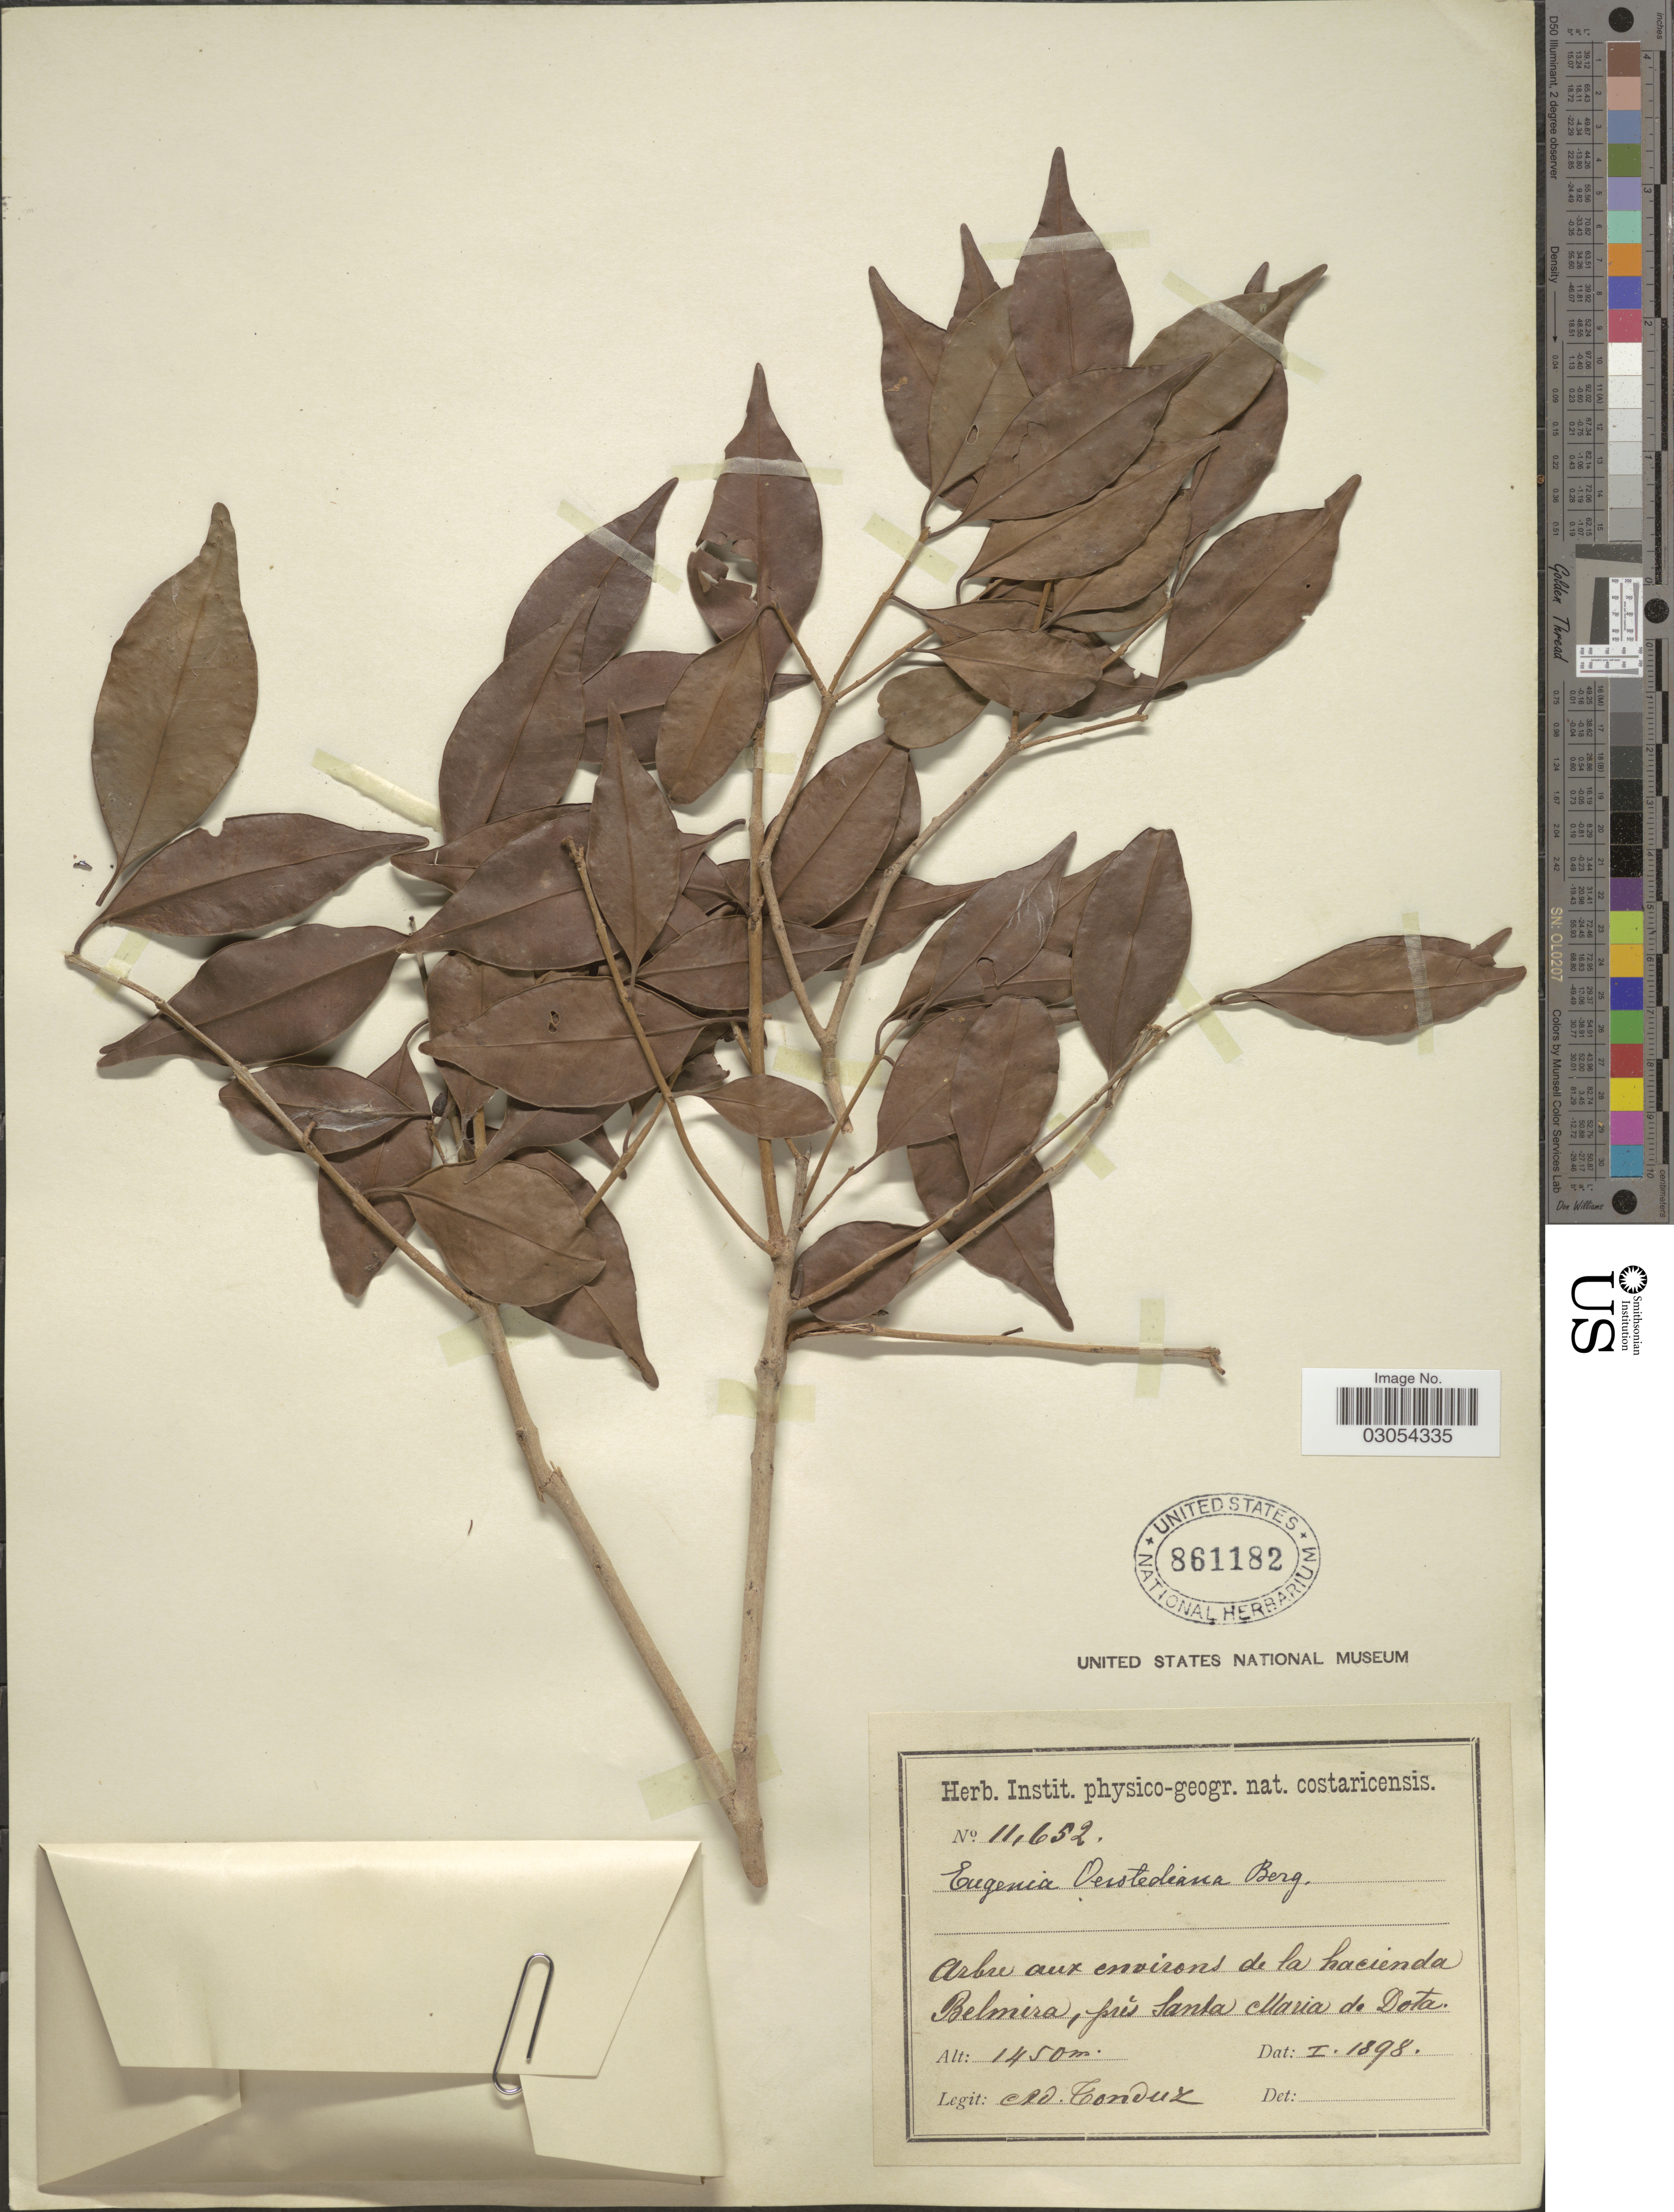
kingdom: Plantae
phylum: Tracheophyta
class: Magnoliopsida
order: Myrtales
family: Myrtaceae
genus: Eugenia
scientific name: Eugenia sp.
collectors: A. Tonduz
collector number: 11652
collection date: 1898-01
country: Costa Rica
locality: Arbre aux environs de la hacienda Belmira, près Santa Maria de Dota.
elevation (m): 1450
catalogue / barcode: US 861182